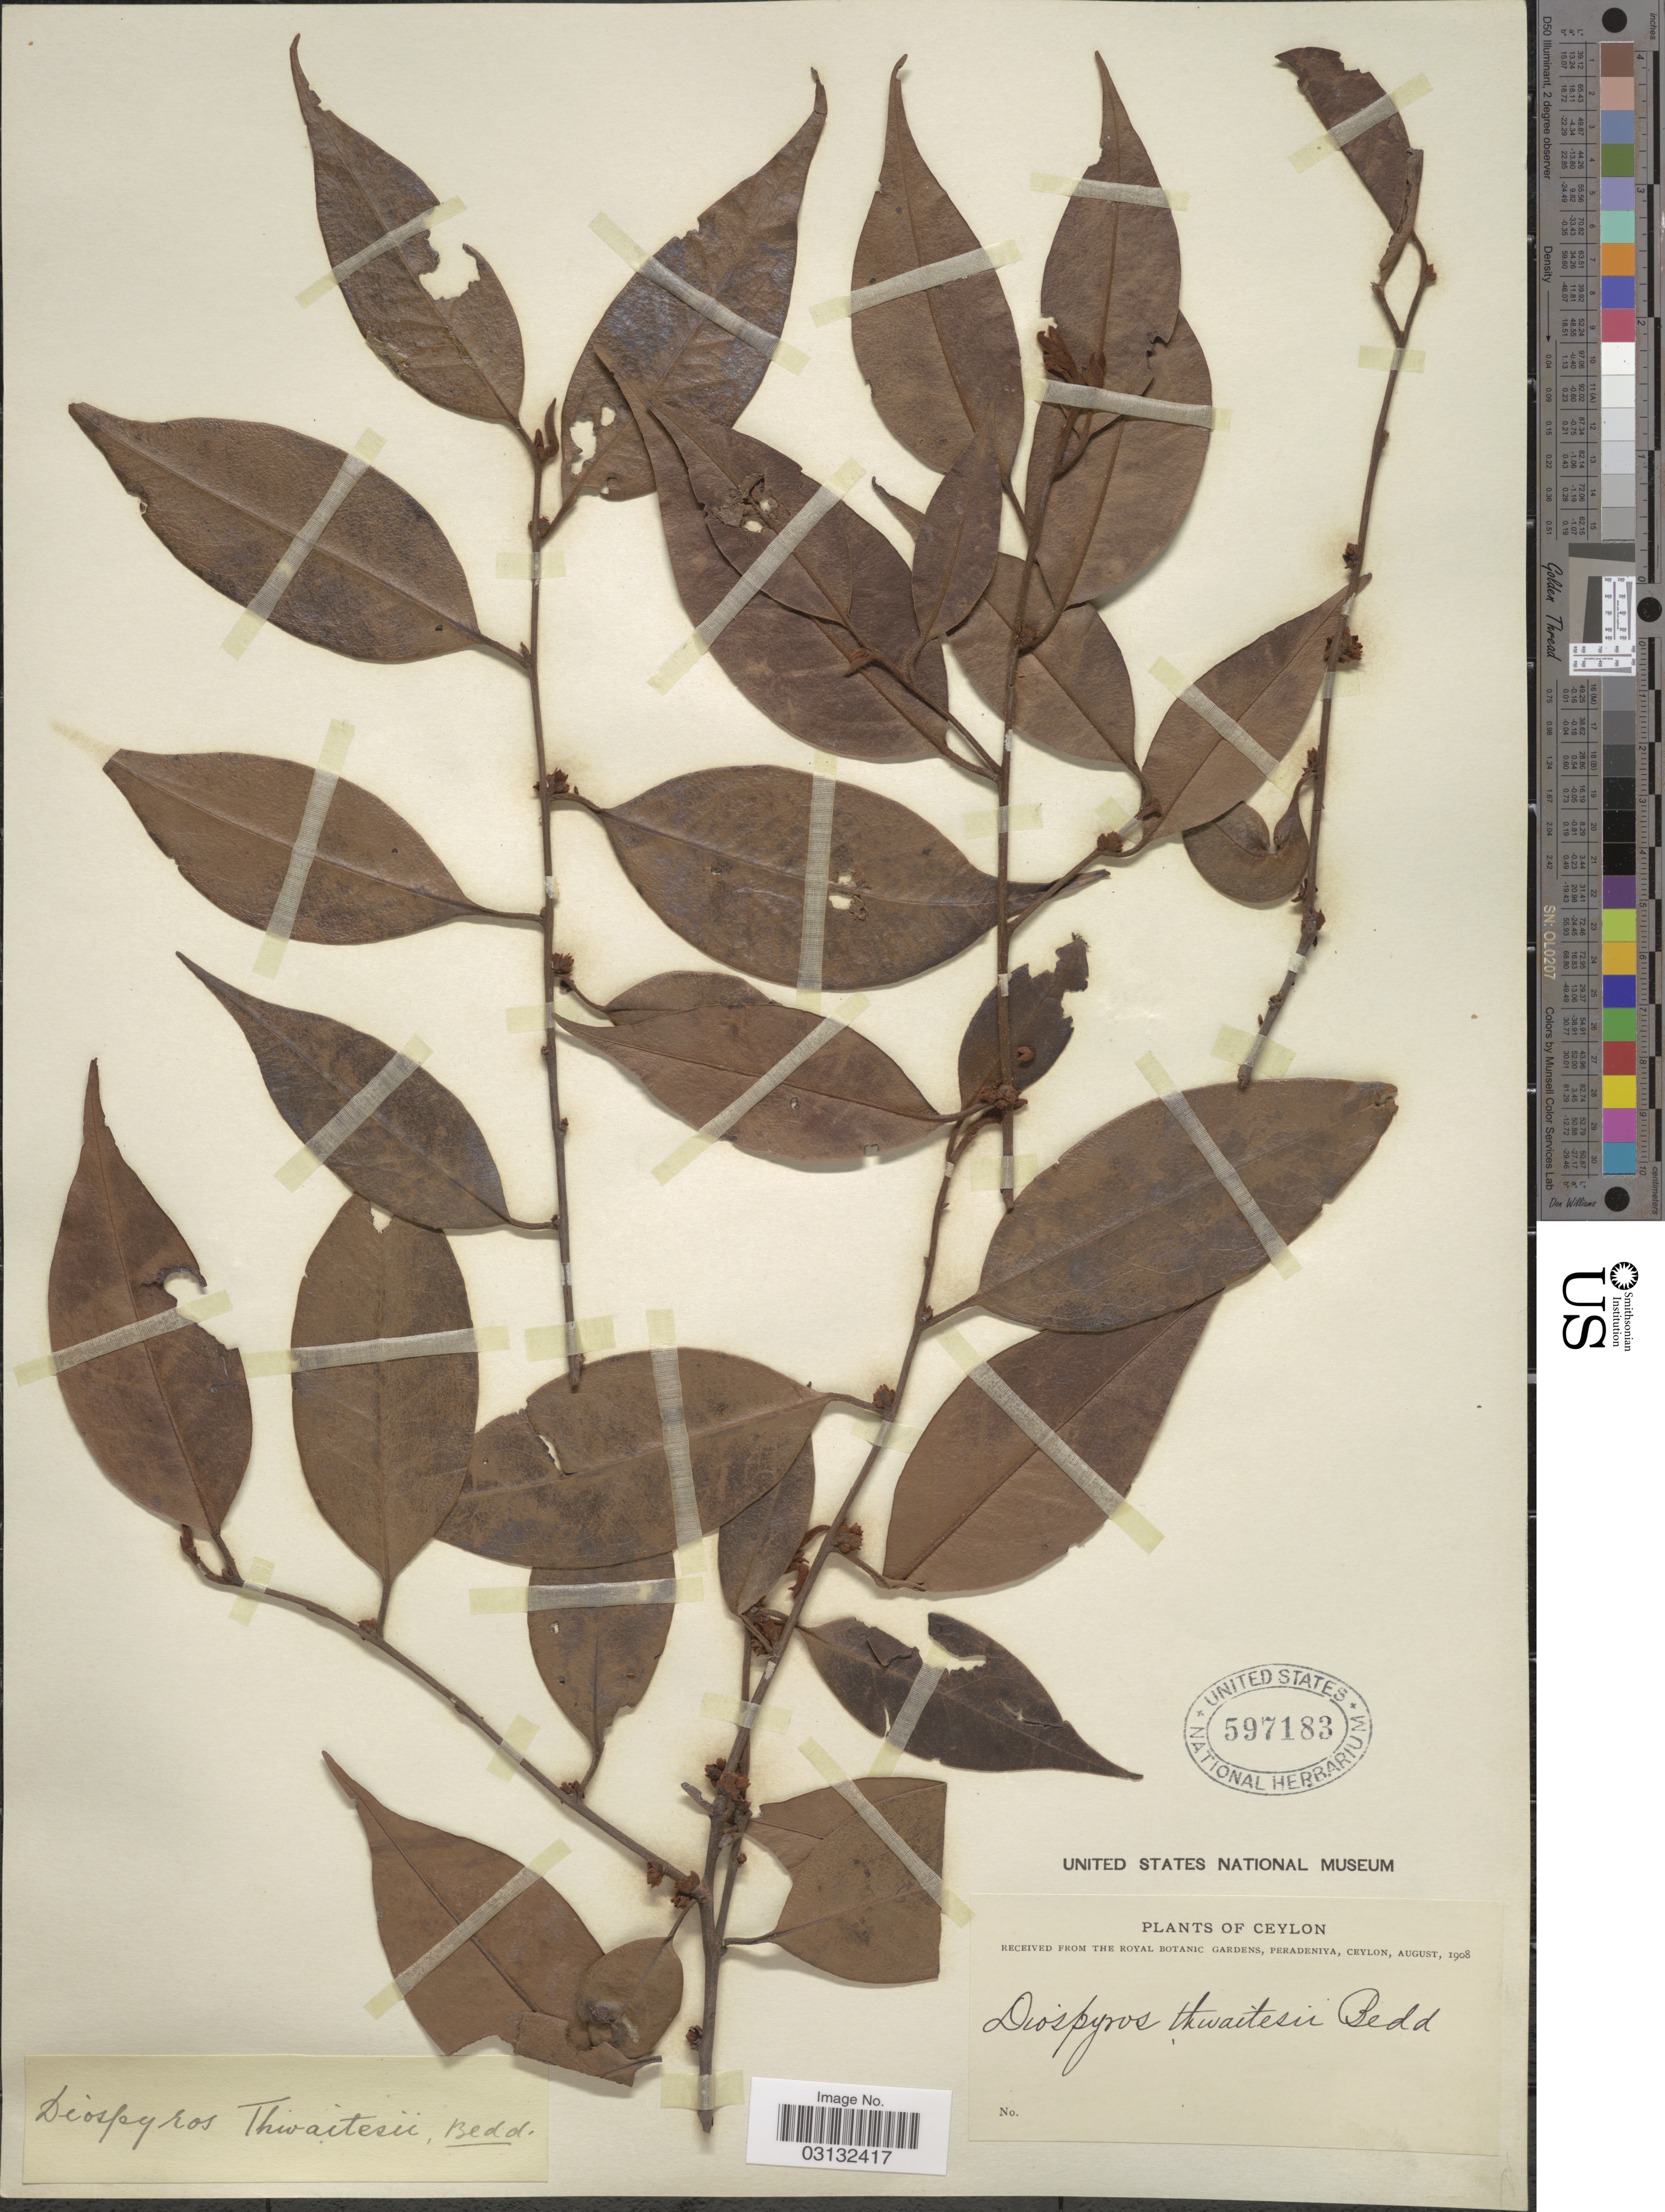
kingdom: Plantae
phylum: Tracheophyta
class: Magnoliopsida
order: Ericales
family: Ebenaceae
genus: Diospyros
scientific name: Diospyros thwaitesii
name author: Bedd.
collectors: P. Royal Botanic Gardens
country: Sri Lanka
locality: Ceylon.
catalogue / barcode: US 597183